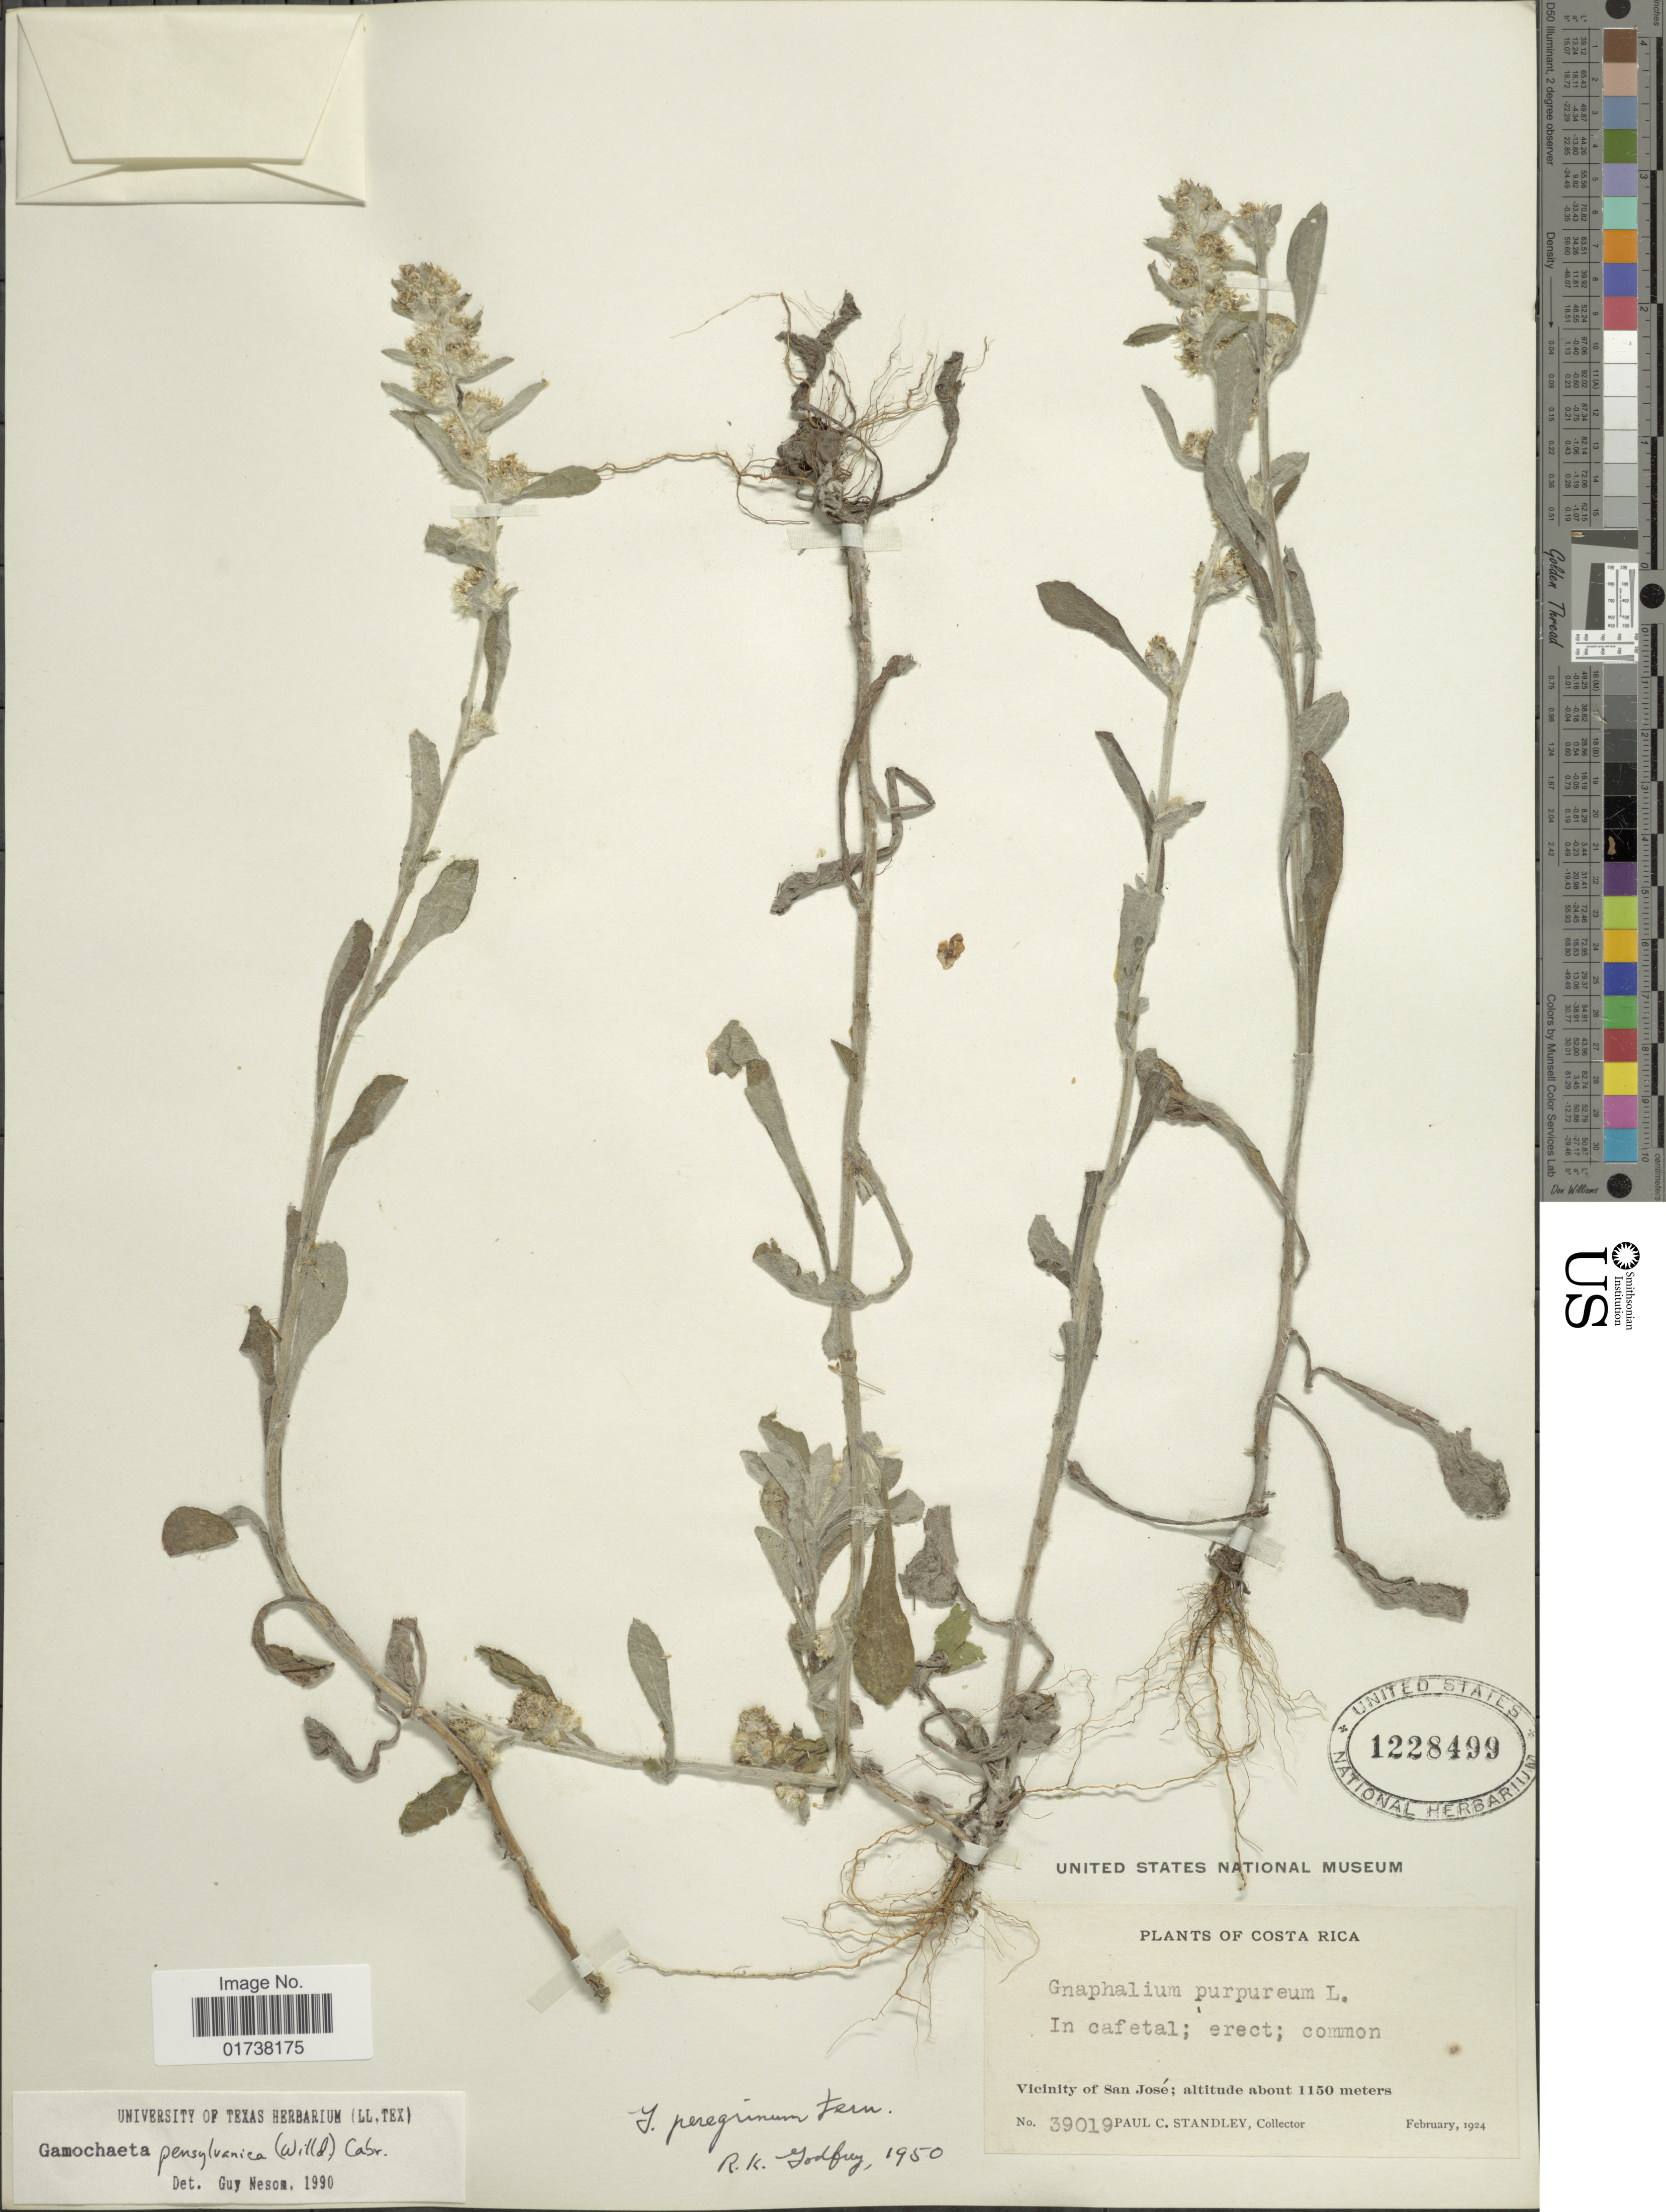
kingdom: Plantae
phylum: Tracheophyta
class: Magnoliopsida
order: Asterales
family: Asteraceae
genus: Gamochaeta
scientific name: Gamochaeta pensylvanica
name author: (Willd.) Cabrera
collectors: P. C. Standley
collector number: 39019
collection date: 1924-02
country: Costa Rica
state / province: San José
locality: Vicinity of San Jose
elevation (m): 1150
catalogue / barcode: US 1228499